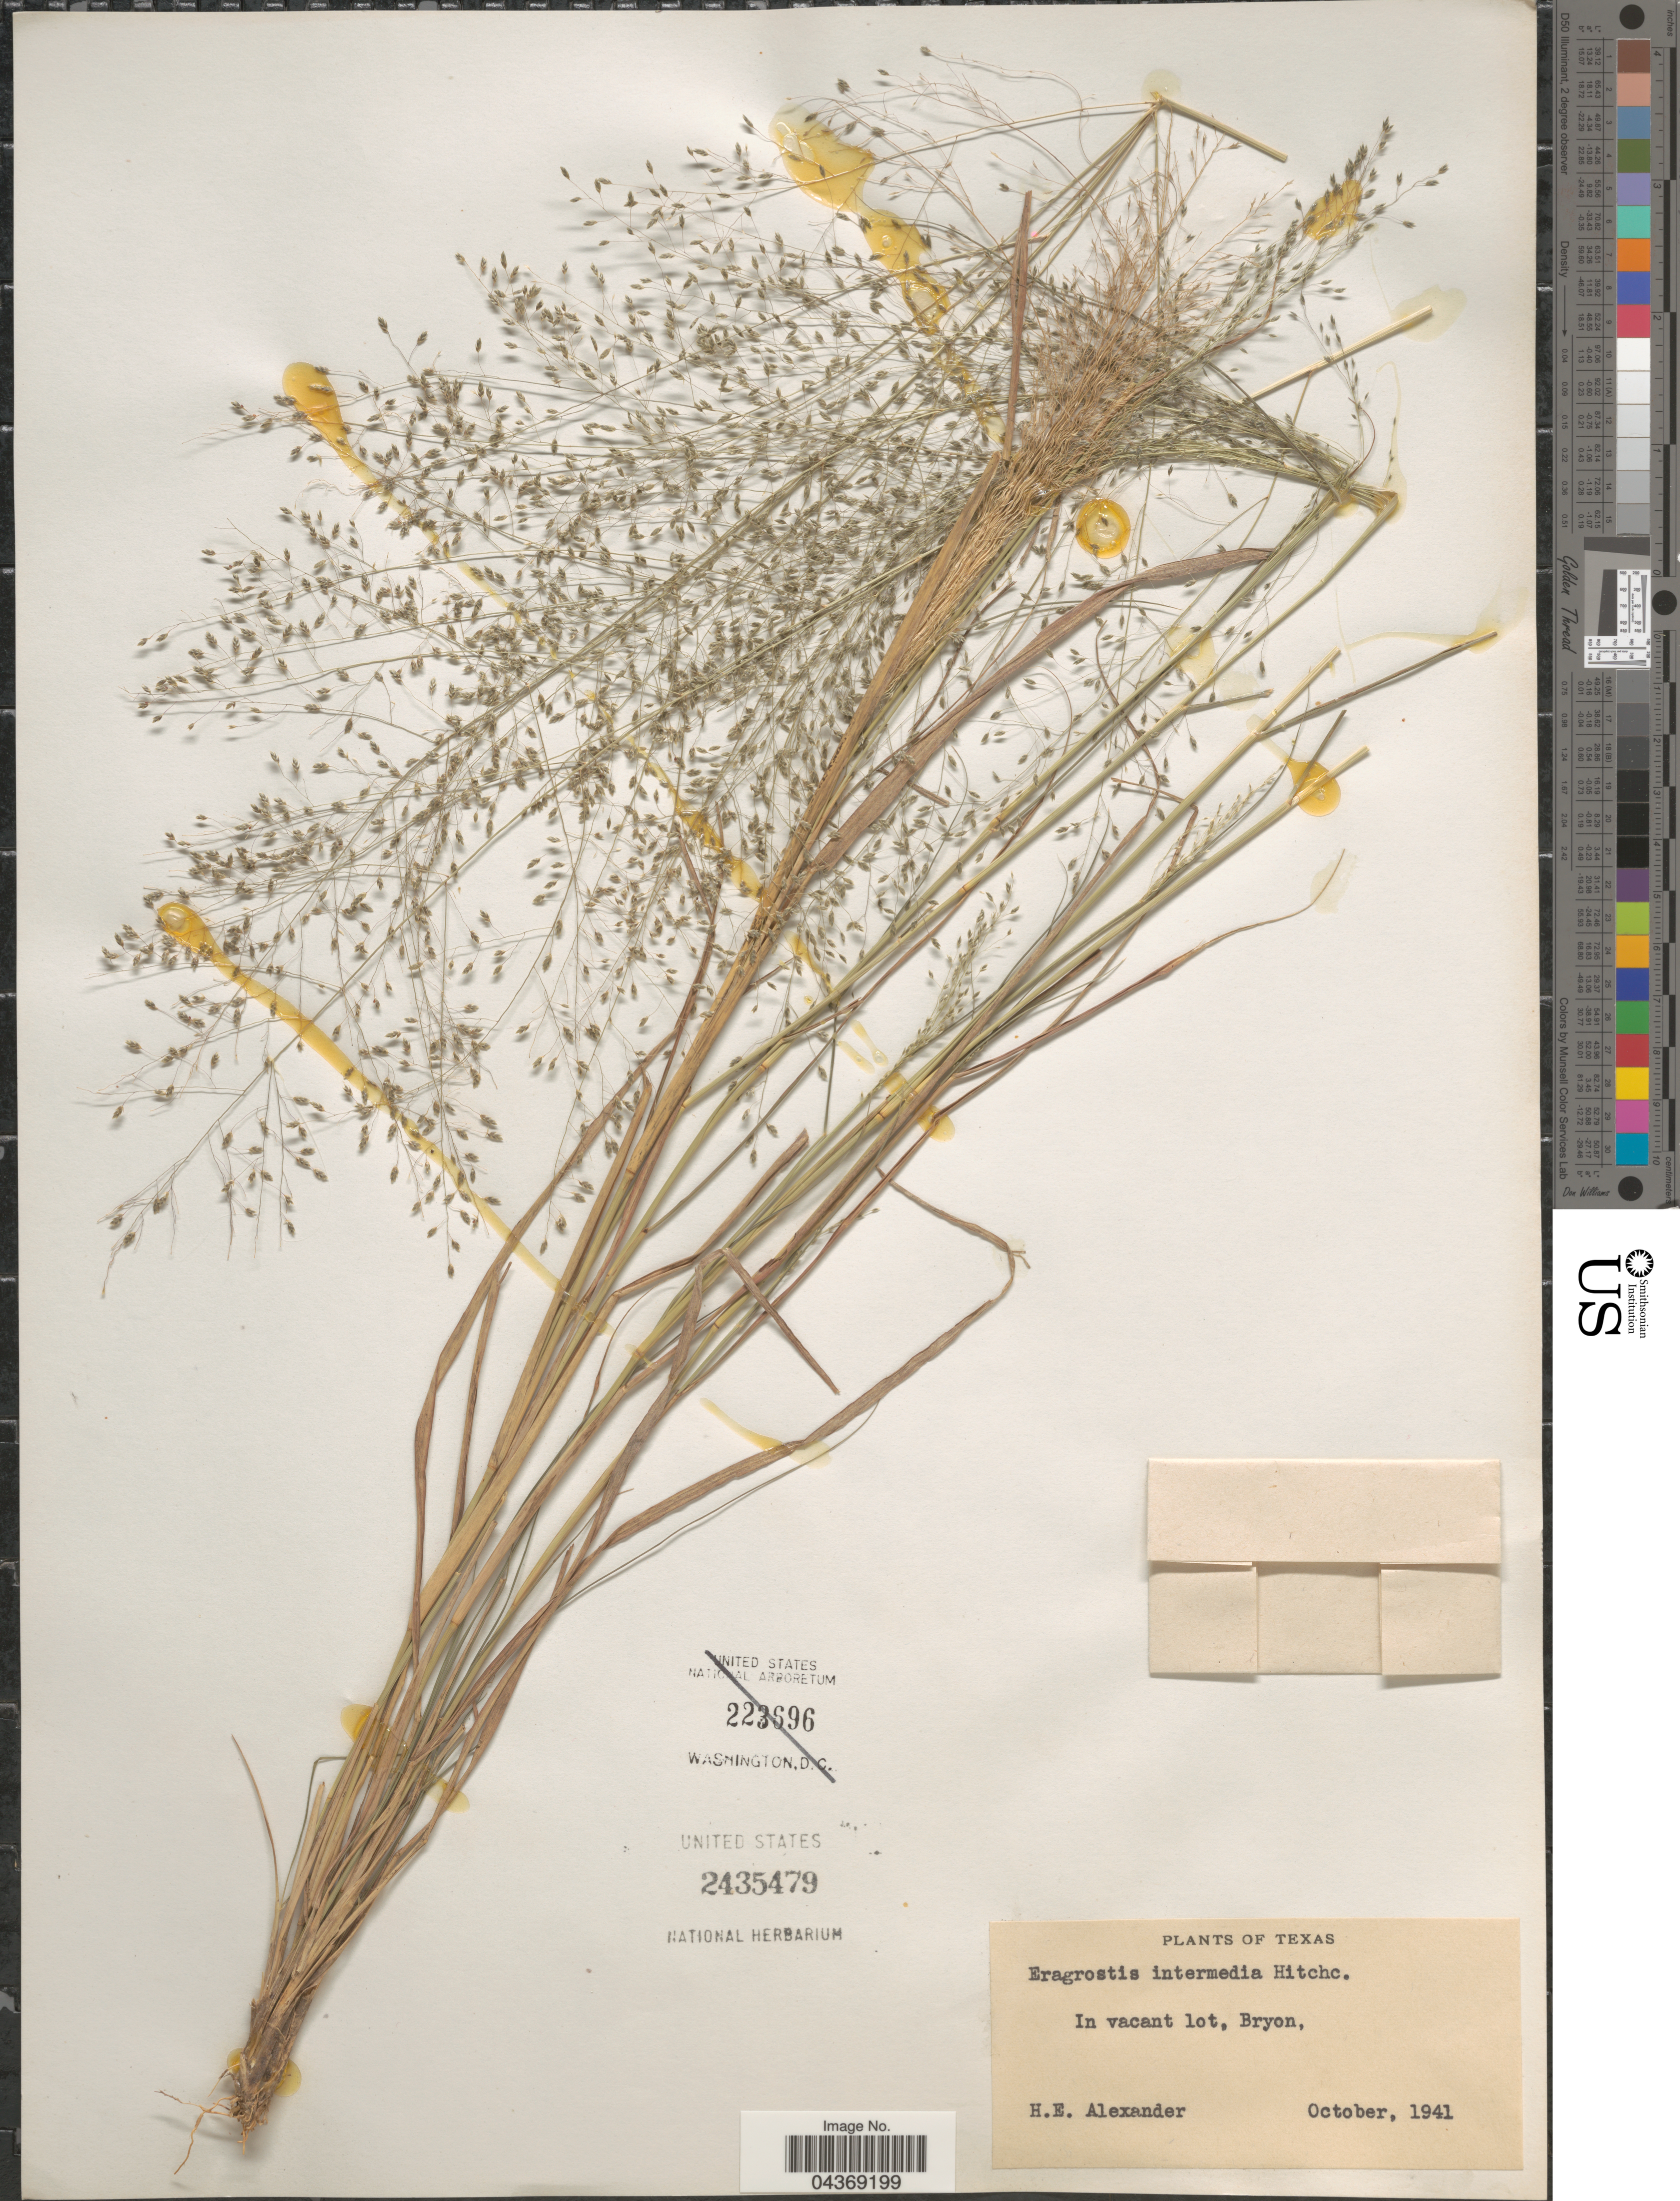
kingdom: Plantae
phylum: Tracheophyta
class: Liliopsida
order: Poales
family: Poaceae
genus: Eragrostis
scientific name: Eragrostis intermedia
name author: Hitchc.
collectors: H. E. Alexander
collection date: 1941-10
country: United States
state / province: Texas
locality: In vacant lot, Bryon.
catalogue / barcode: US 2435479